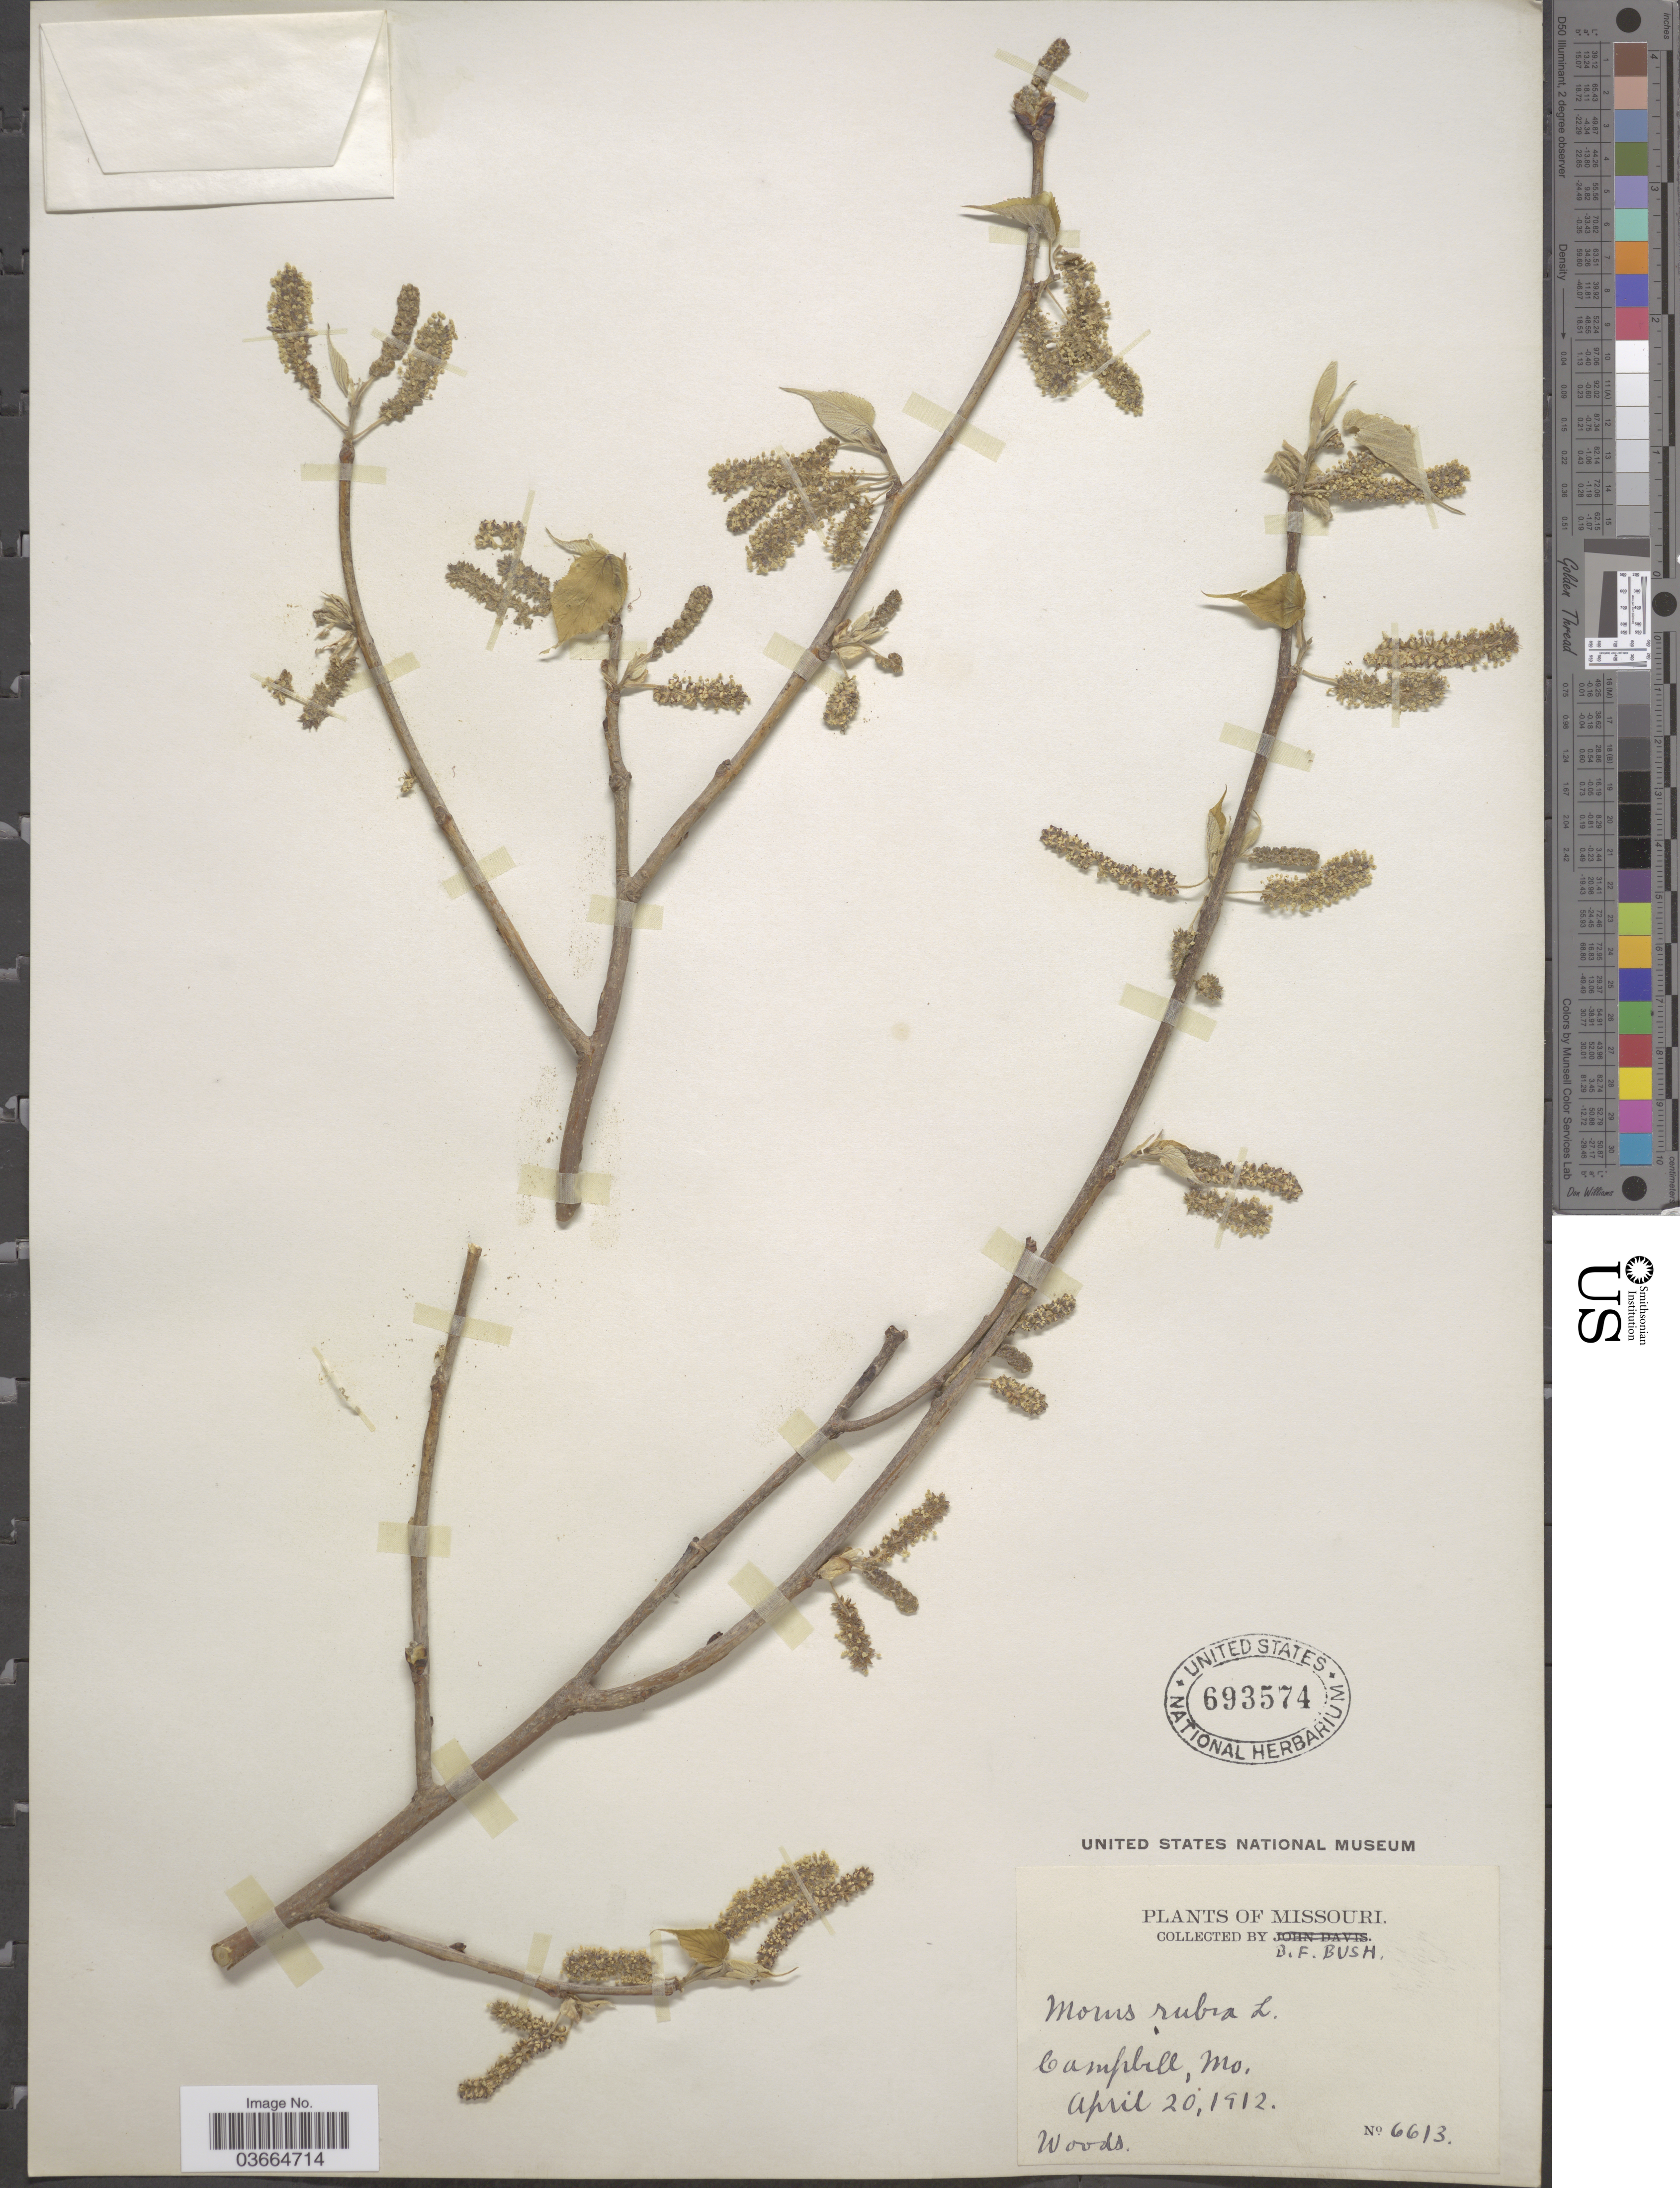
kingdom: Plantae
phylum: Tracheophyta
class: Magnoliopsida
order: Rosales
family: Moraceae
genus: Morus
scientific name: Morus rubra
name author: L.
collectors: B. F. Bush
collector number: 6613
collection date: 1912-04-20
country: United States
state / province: Missouri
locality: Campbell.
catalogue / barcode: US 693574